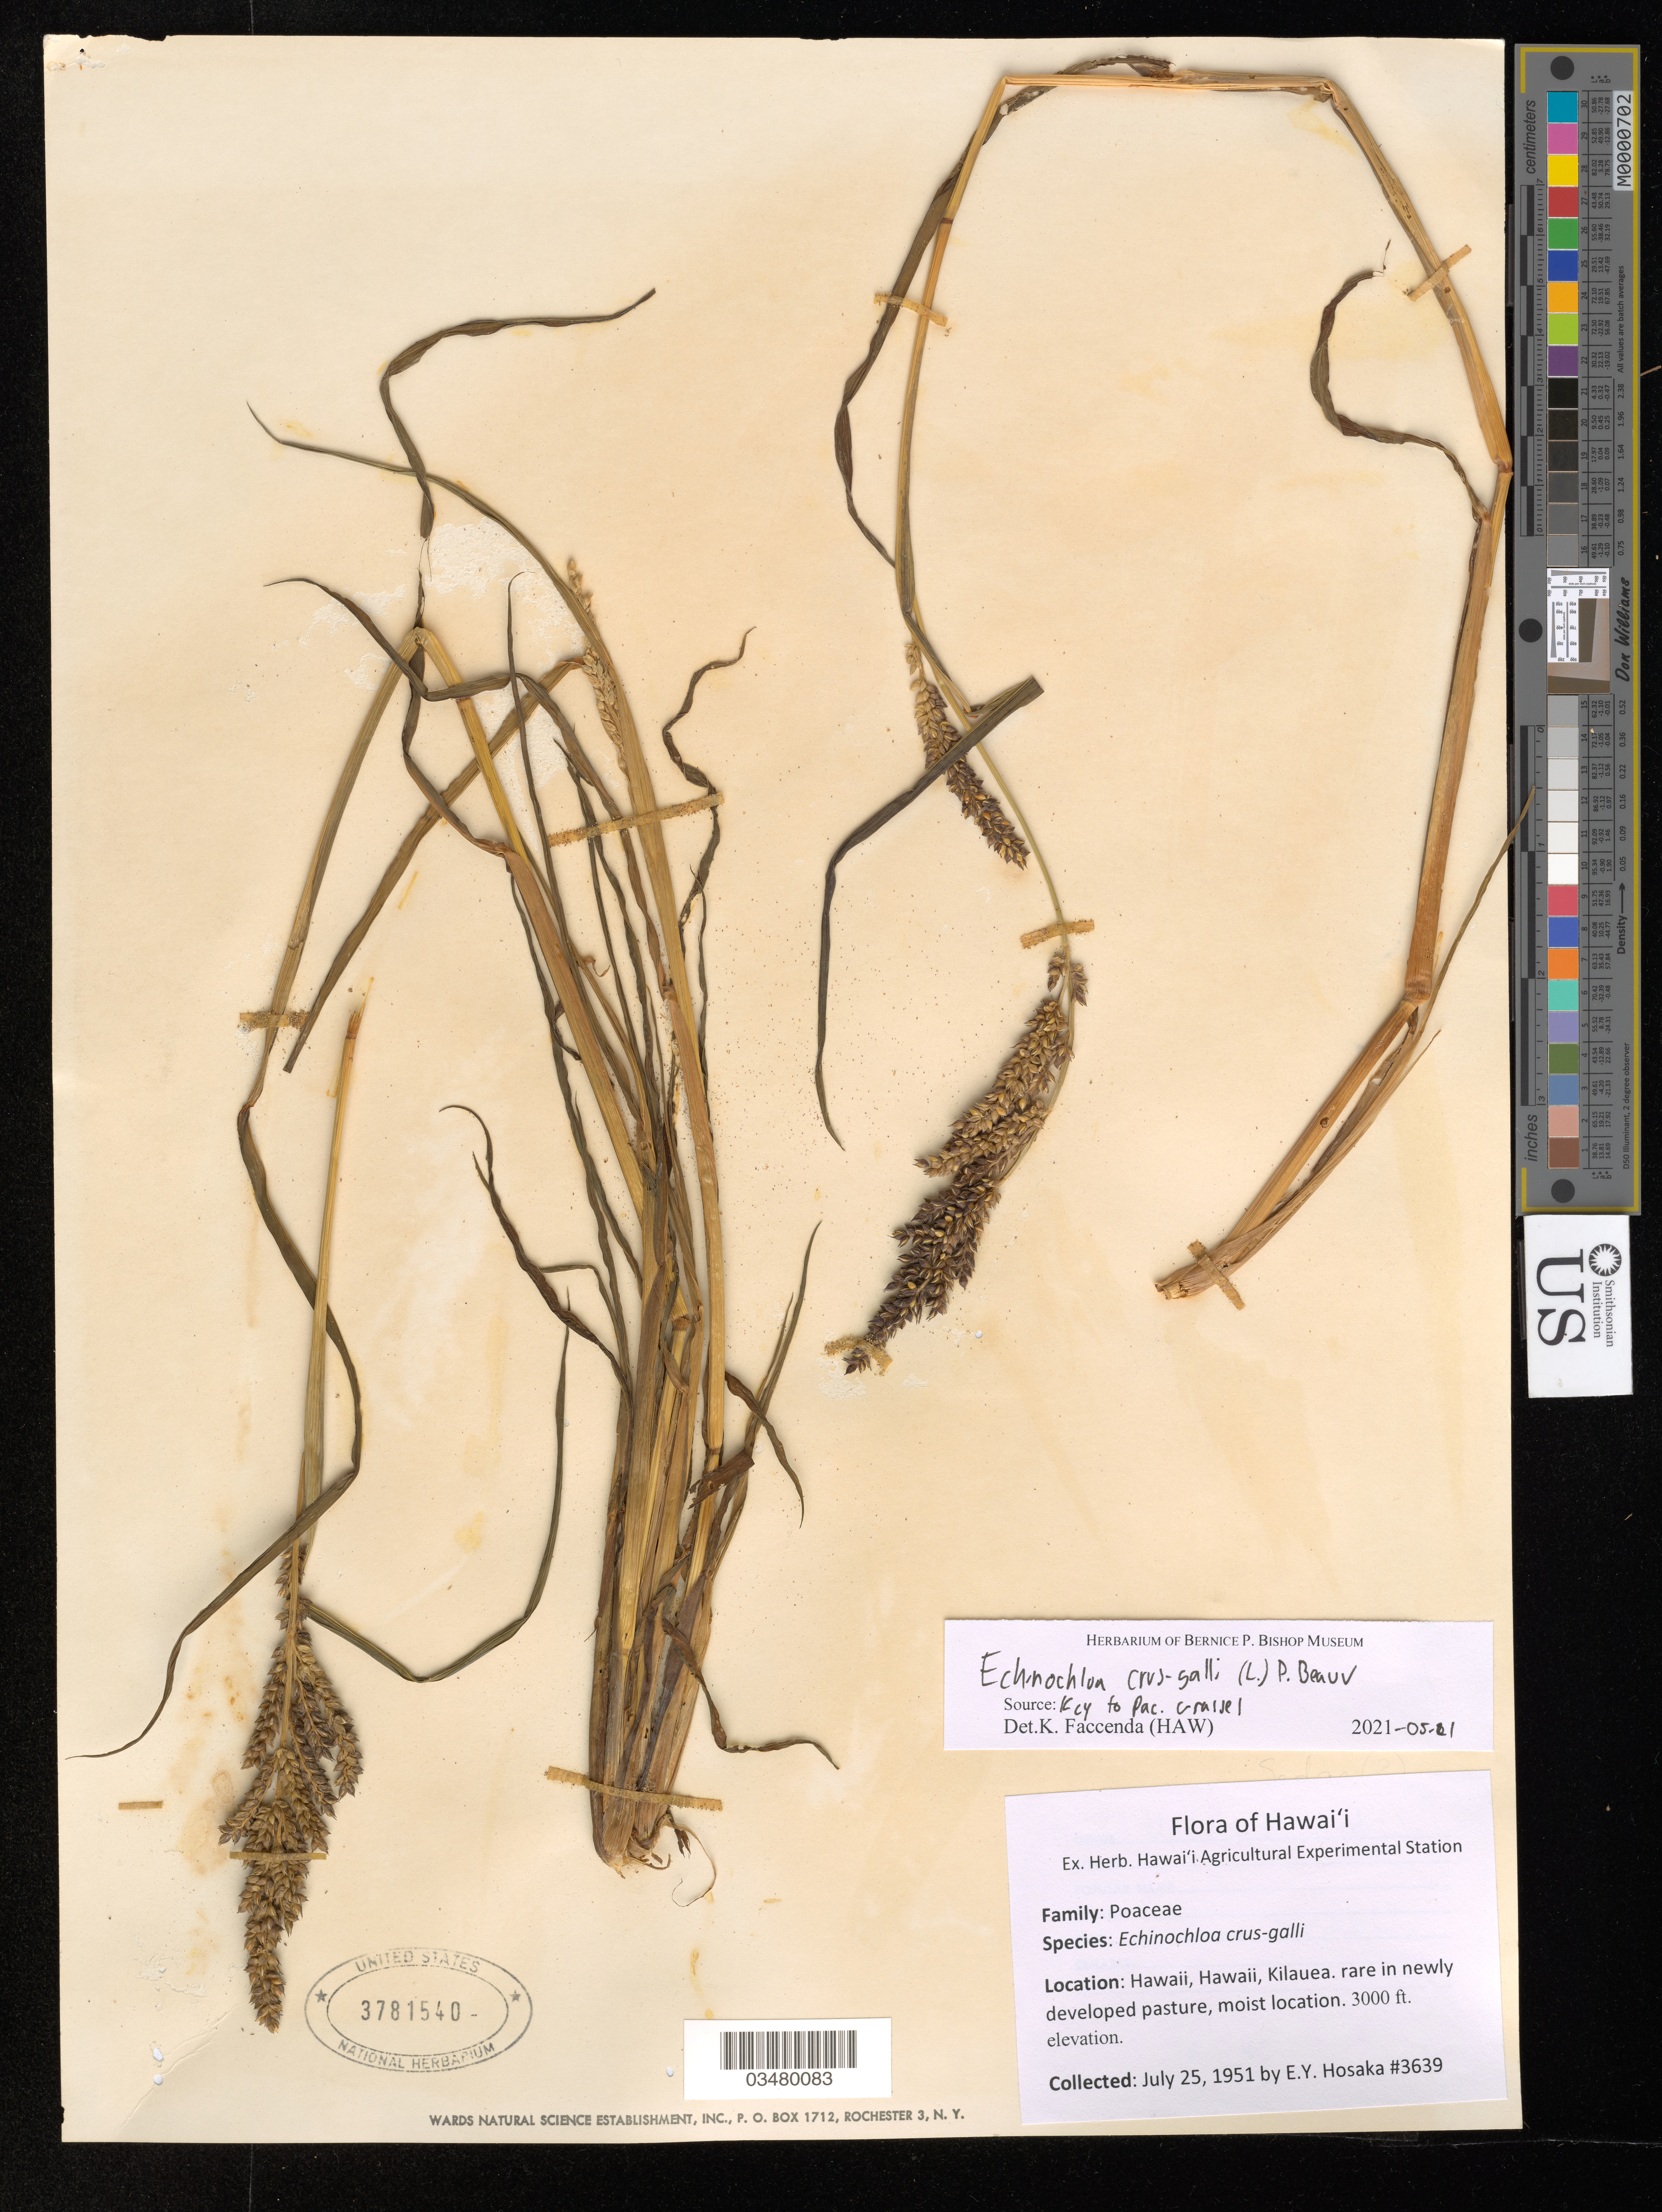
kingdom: Plantae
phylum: Tracheophyta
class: Liliopsida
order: Poales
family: Poaceae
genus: Echinochloa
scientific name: Echinochloa crus-galli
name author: (L.) P. Beauv.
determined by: Faccenda, K.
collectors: E. Y. Hosaka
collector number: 3639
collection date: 1951-07-25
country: United States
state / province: Hawaii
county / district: Hawaii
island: Hawaii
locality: Kilauea, newly developed pasture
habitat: Pasture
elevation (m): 914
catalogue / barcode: US 3781540